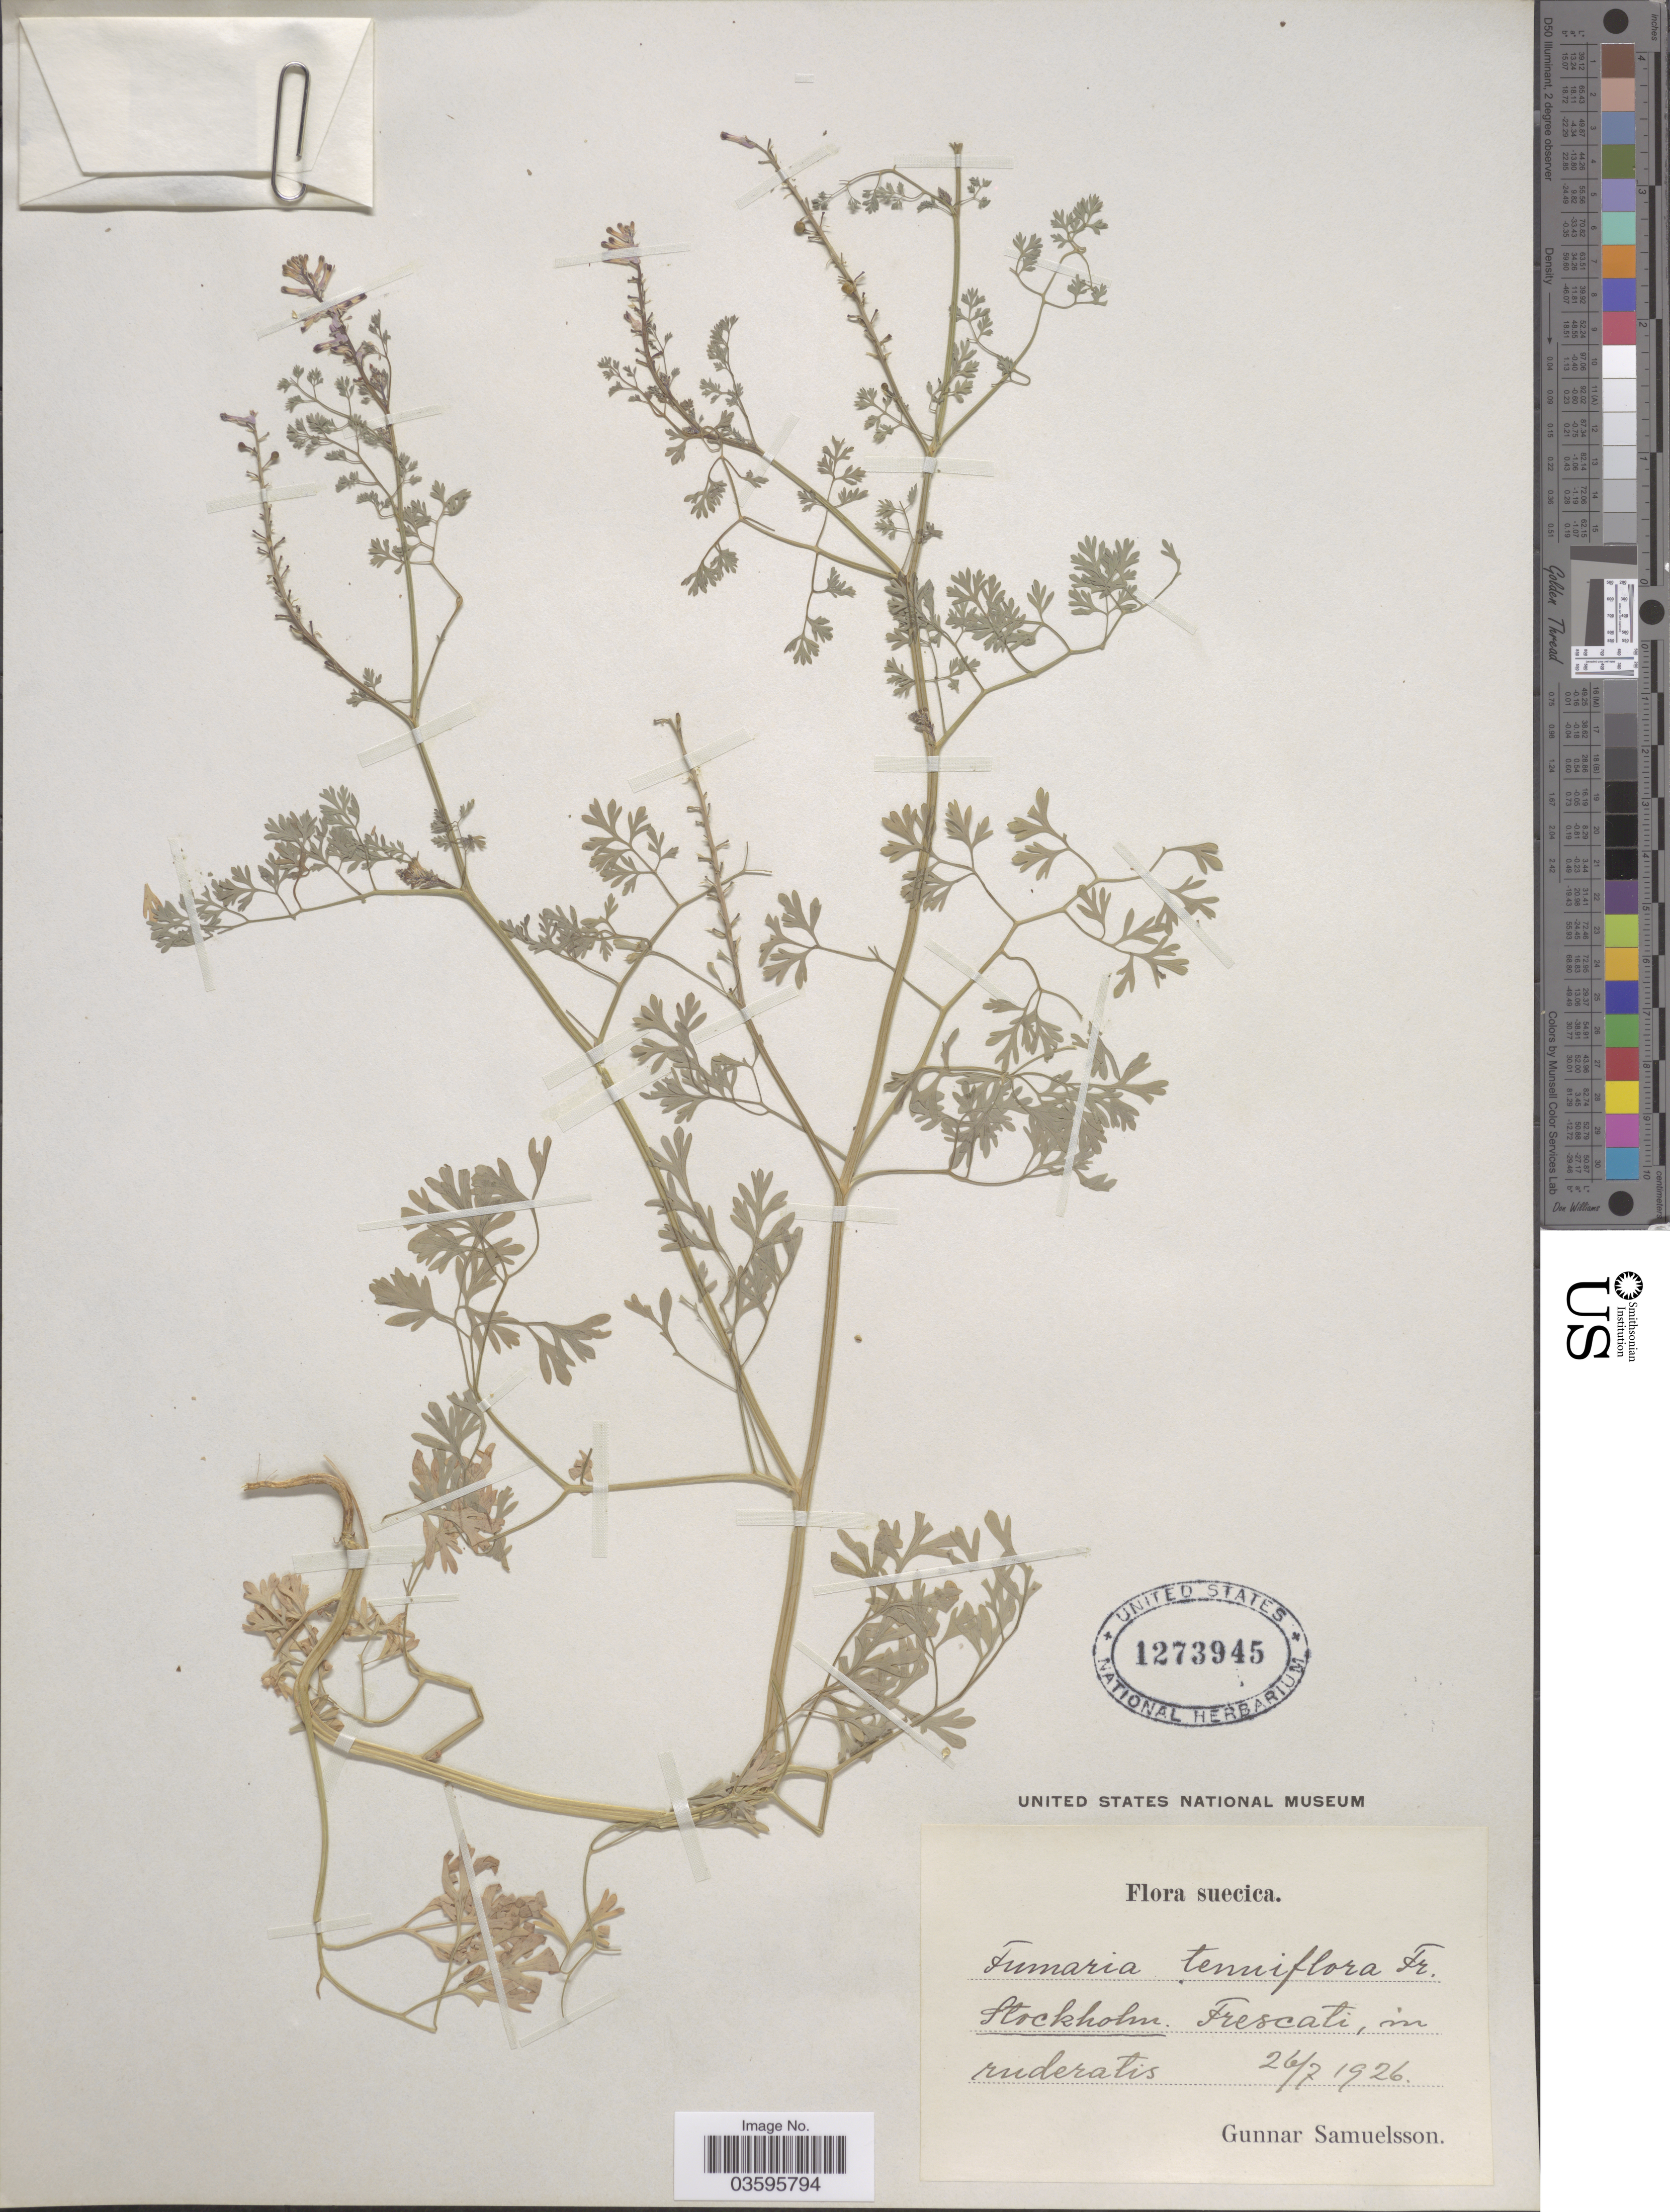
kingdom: Plantae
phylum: Tracheophyta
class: Magnoliopsida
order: Ranunculales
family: Papaveraceae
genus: Fumaria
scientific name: Fumaria tenuiflora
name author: Janka & Nyman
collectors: G. Samuelsson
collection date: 1926-07-26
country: Sweden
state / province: Stockholm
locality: Suecica. Stockholm. Frescati, in ruderatis.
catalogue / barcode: US 1273945